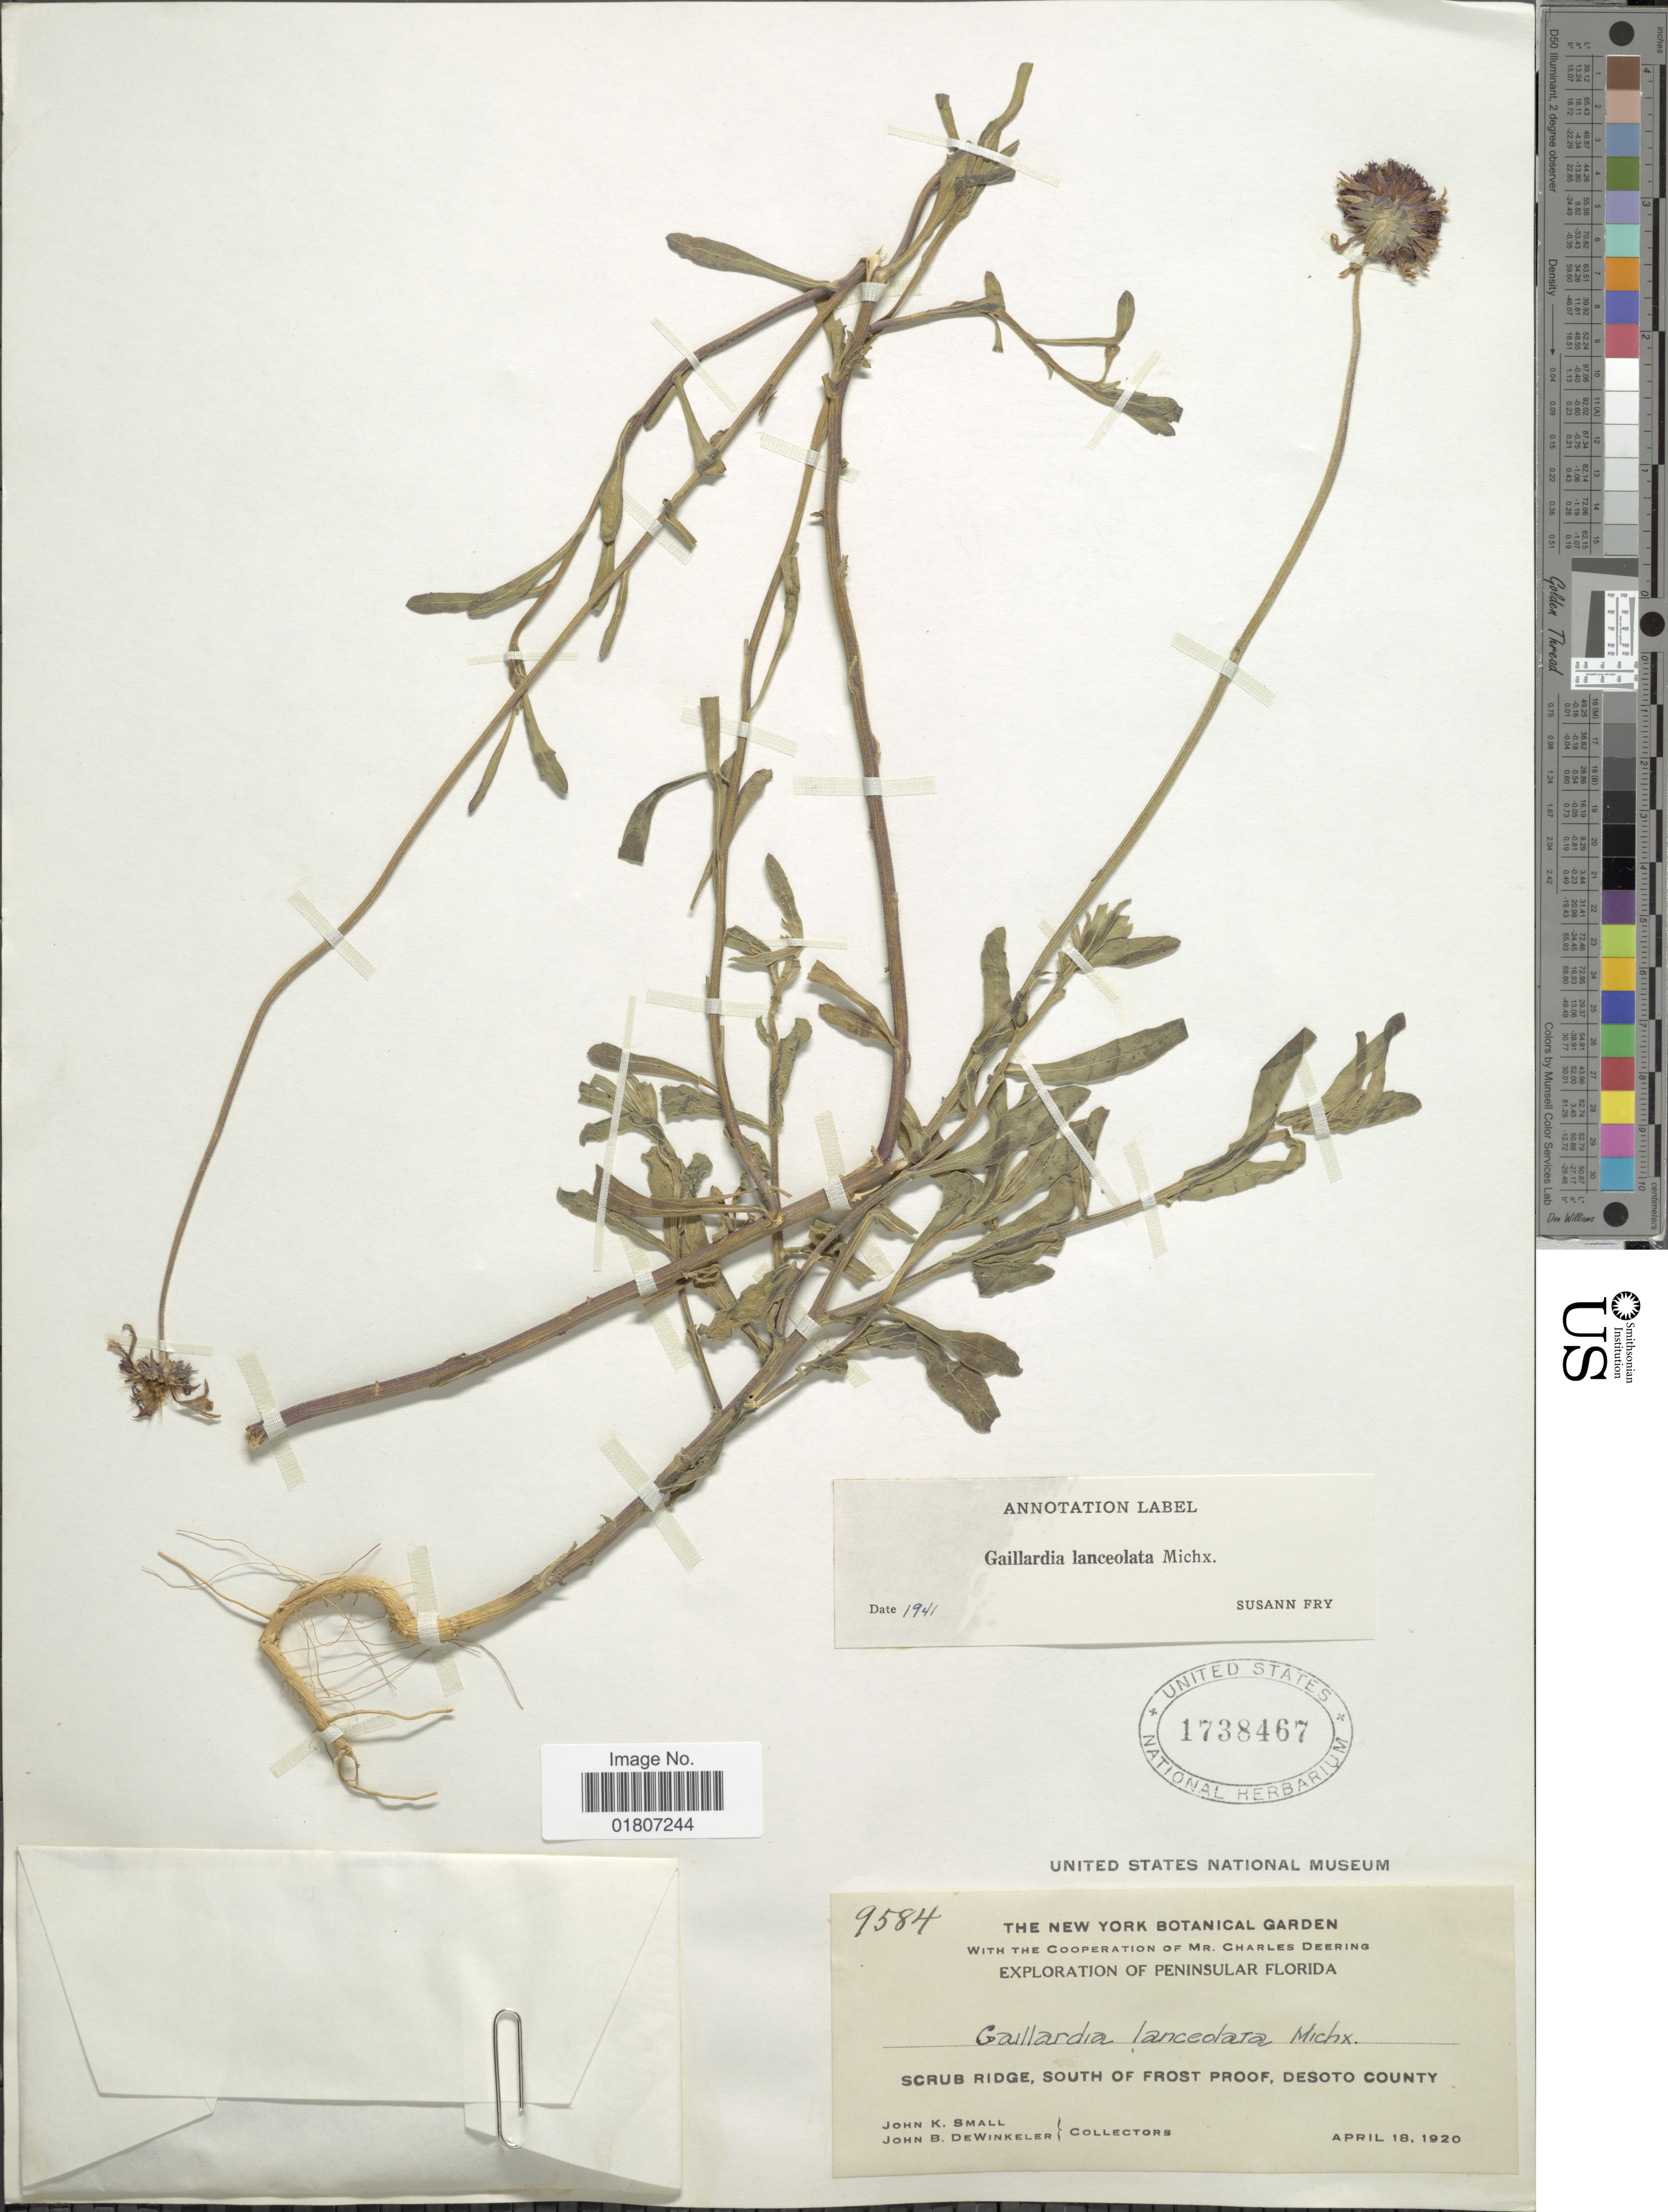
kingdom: Plantae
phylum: Tracheophyta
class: Magnoliopsida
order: Asterales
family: Asteraceae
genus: Gaillardia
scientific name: Gaillardia lanceolata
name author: Michx.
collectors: J. K. Small & J. B. Dewinkeler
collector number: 9584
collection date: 1920-04-18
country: United States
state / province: Florida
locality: Peninsular Florida. Scrub Ridge, south of Frost Proof, Desoto County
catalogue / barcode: US 1738467